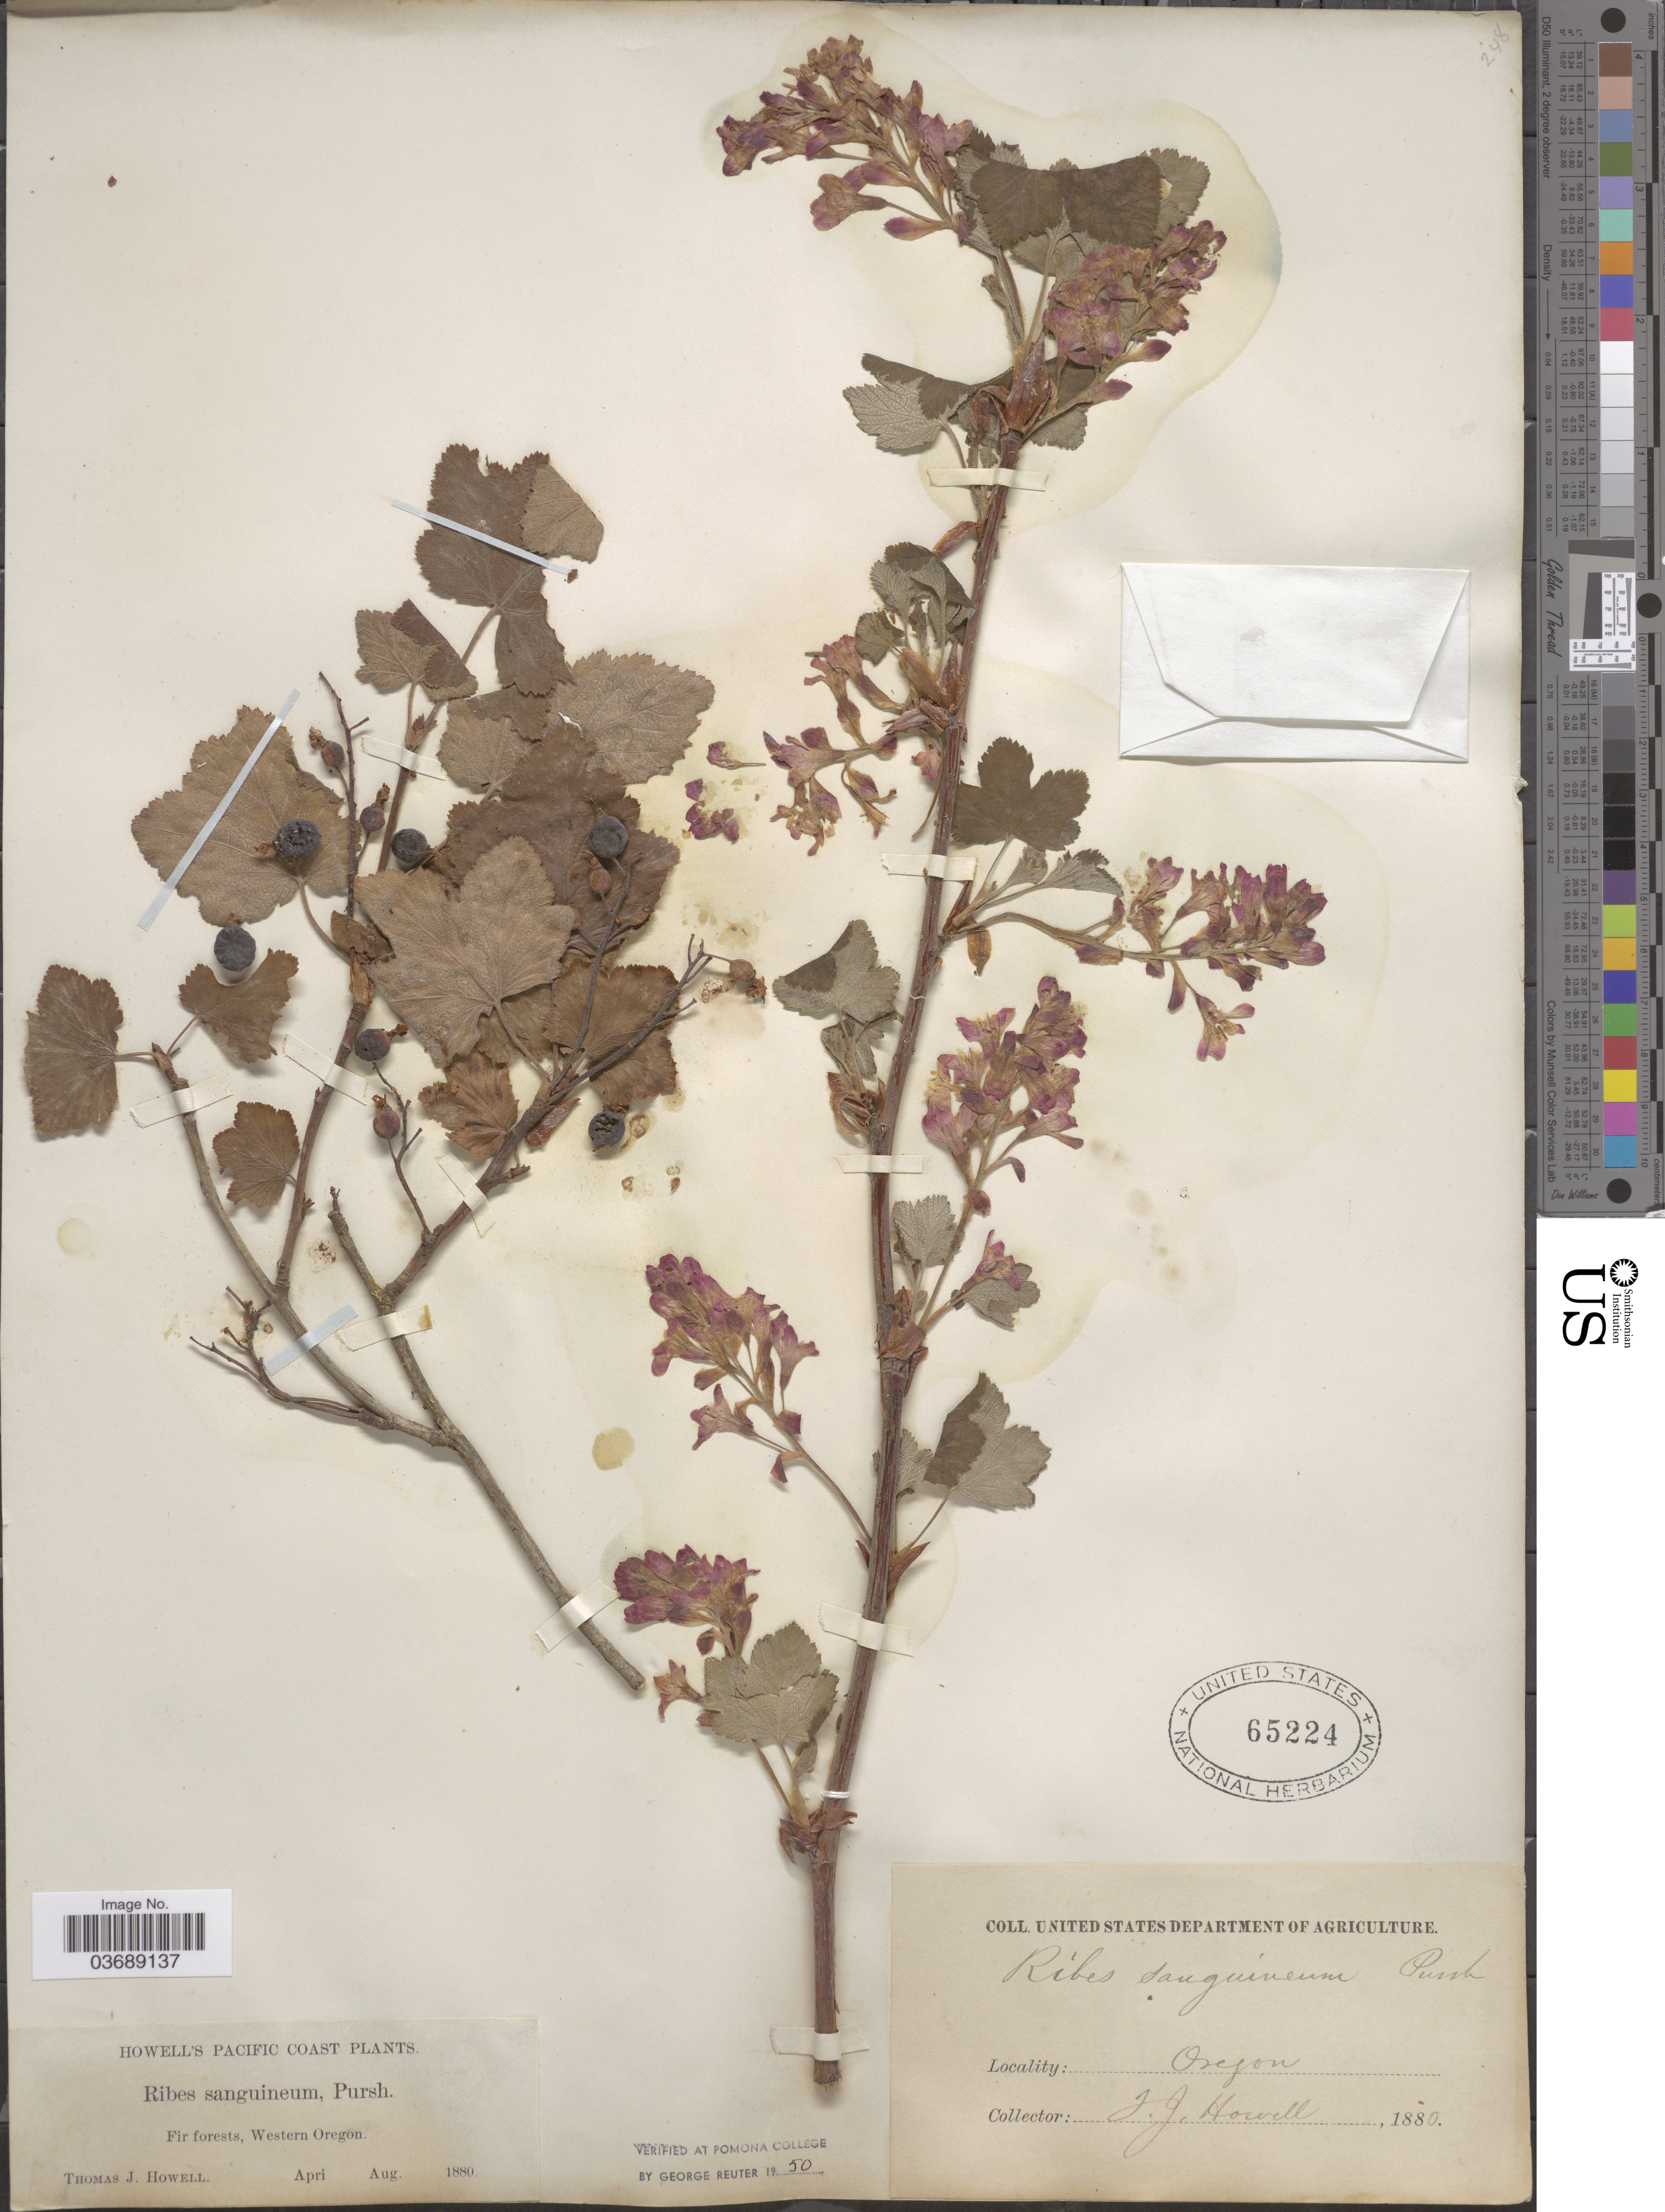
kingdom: Plantae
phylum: Tracheophyta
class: Magnoliopsida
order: Saxifragales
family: Grossulariaceae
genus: Ribes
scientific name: Ribes sanguineum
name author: Pursh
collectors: T. J. Howell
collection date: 1880-04/1880-08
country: United States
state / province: Oregon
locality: Pacific Coast. Western Oregon.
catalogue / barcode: US 65224